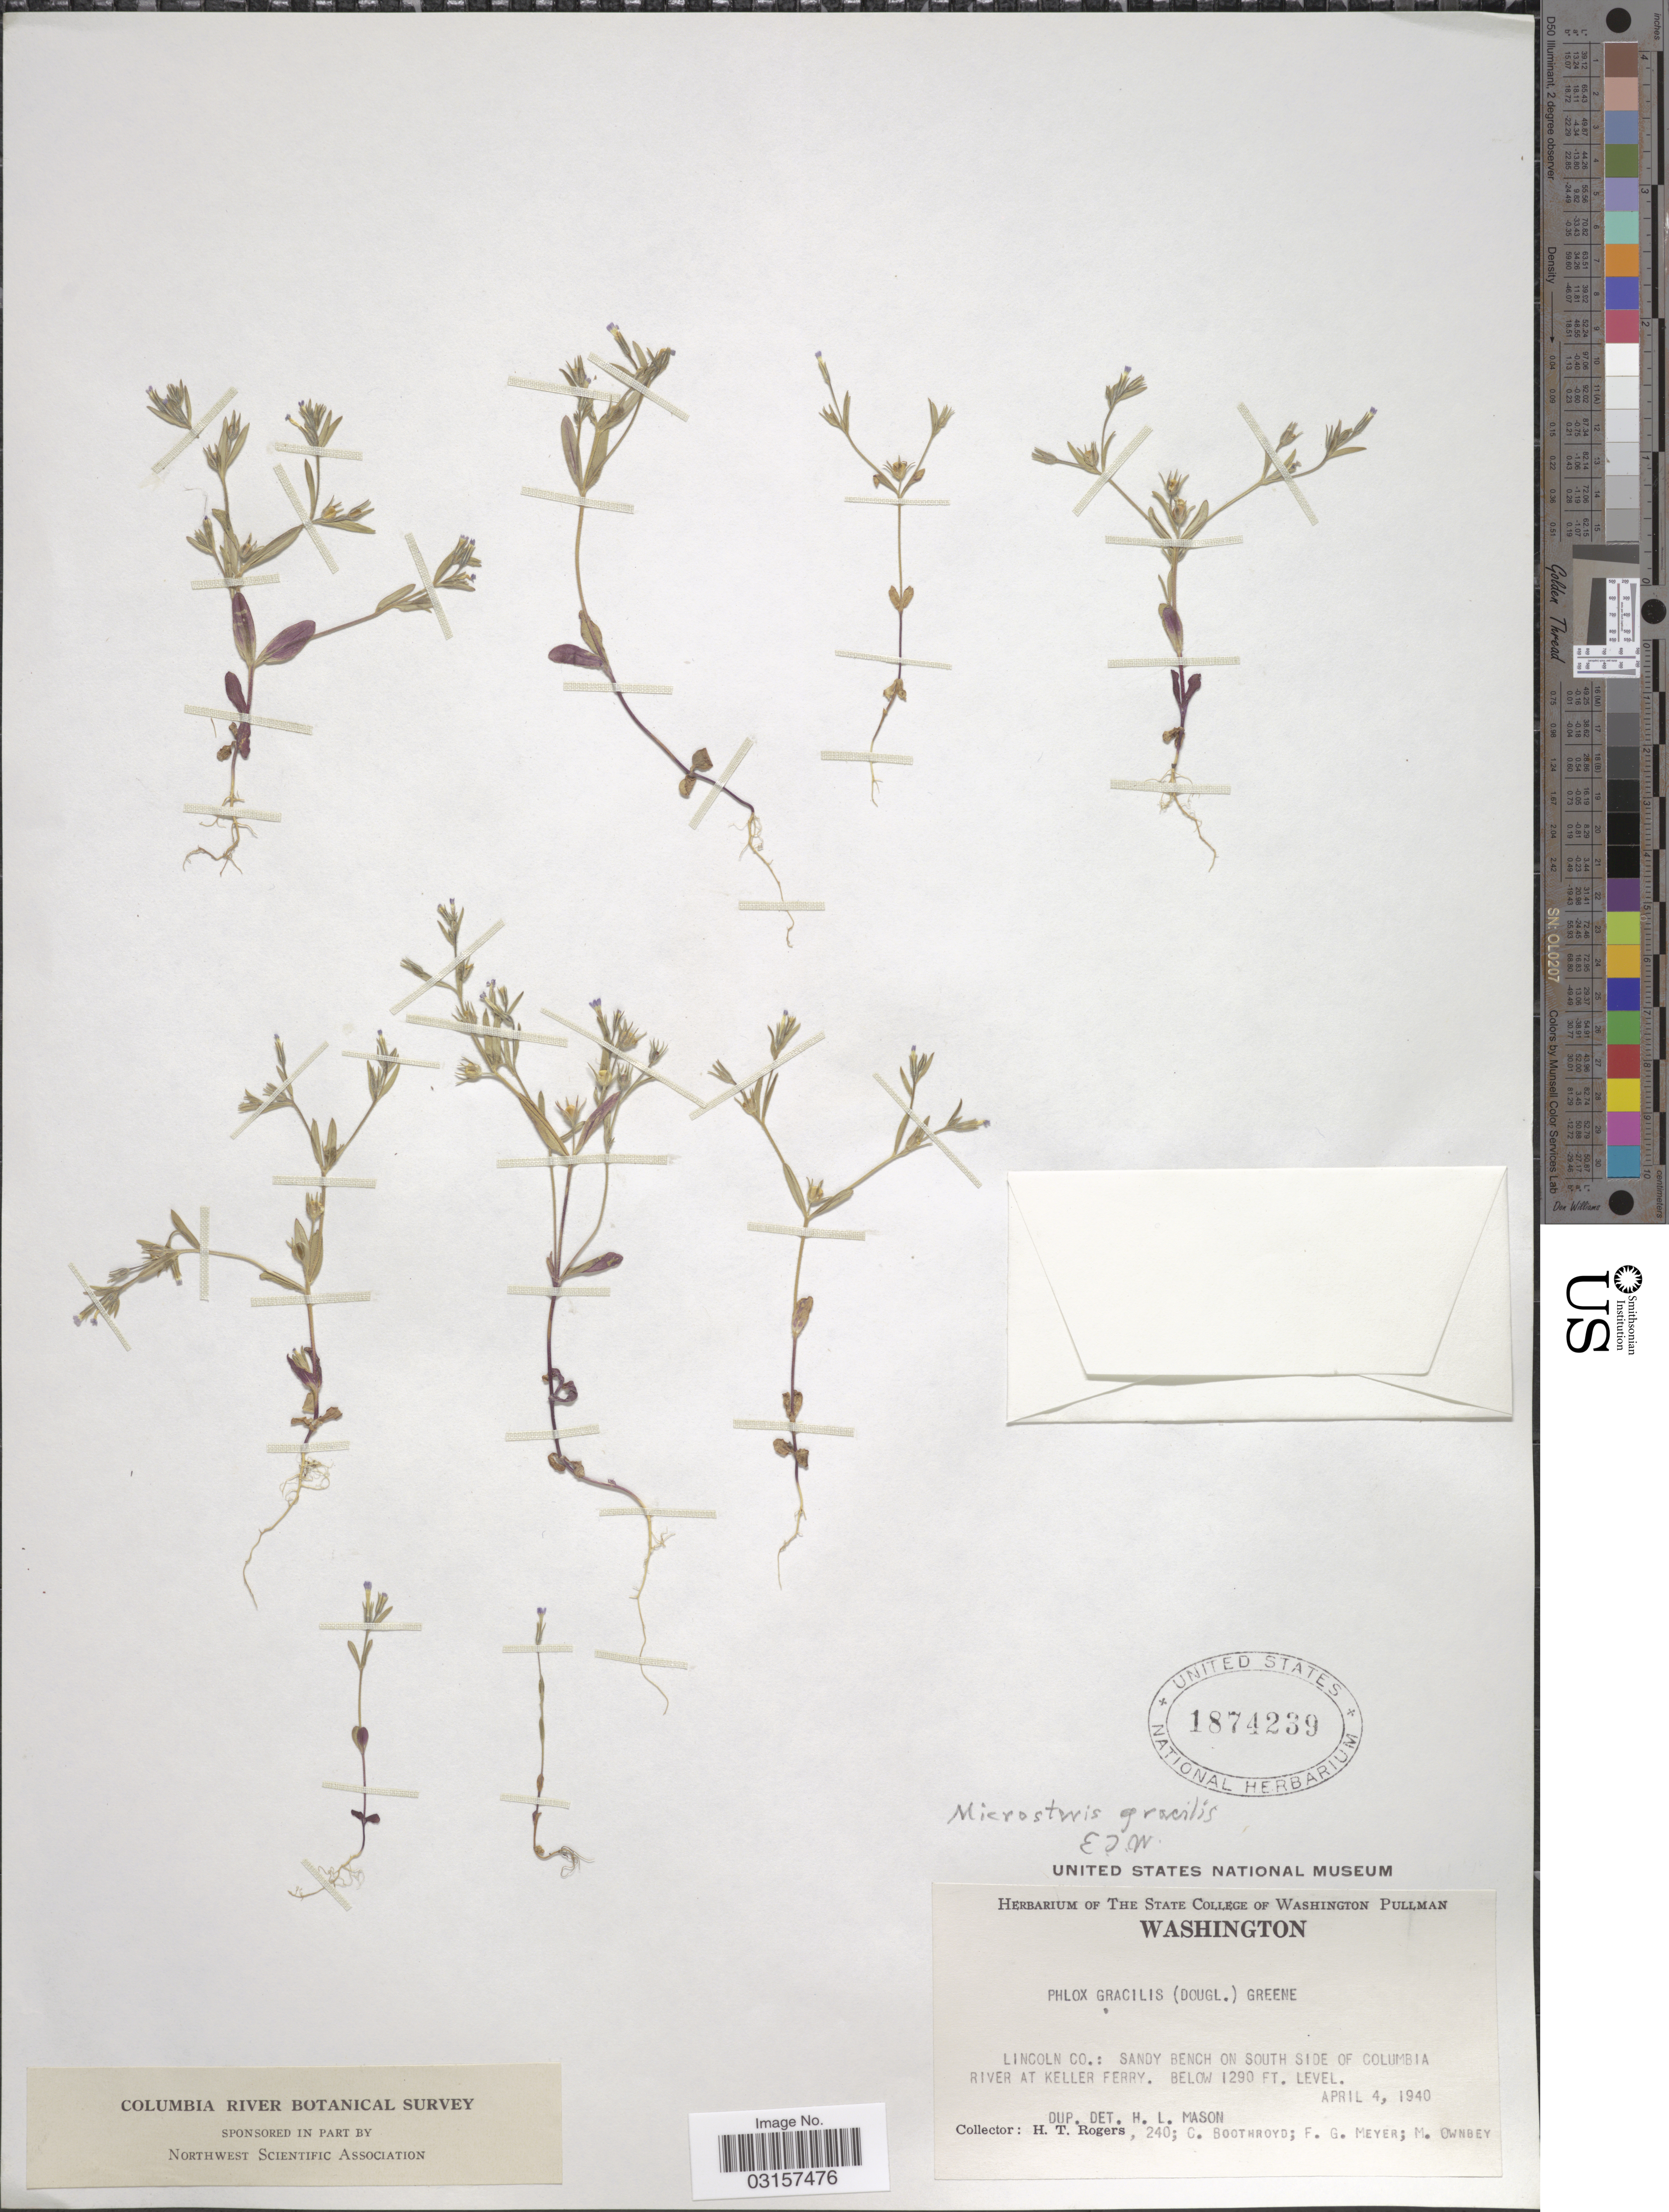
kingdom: Plantae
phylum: Tracheophyta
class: Magnoliopsida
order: Ericales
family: Polemoniaceae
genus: Microsteris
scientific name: Microsteris gracilis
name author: (Hook.) Greene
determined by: (US) Smithsonian Institution - National Museum of Natural History - Department of Botany (UNITED STATES)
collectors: H. Rogers, C. Boothroyd, F. G. Meyer & M. Ownbey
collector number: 240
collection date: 1940-04-04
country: United States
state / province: Washington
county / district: Lincoln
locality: Lincoln Co.: Sandy bench on South side of Columbia River at Keller Ferry.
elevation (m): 393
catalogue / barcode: US 1874239